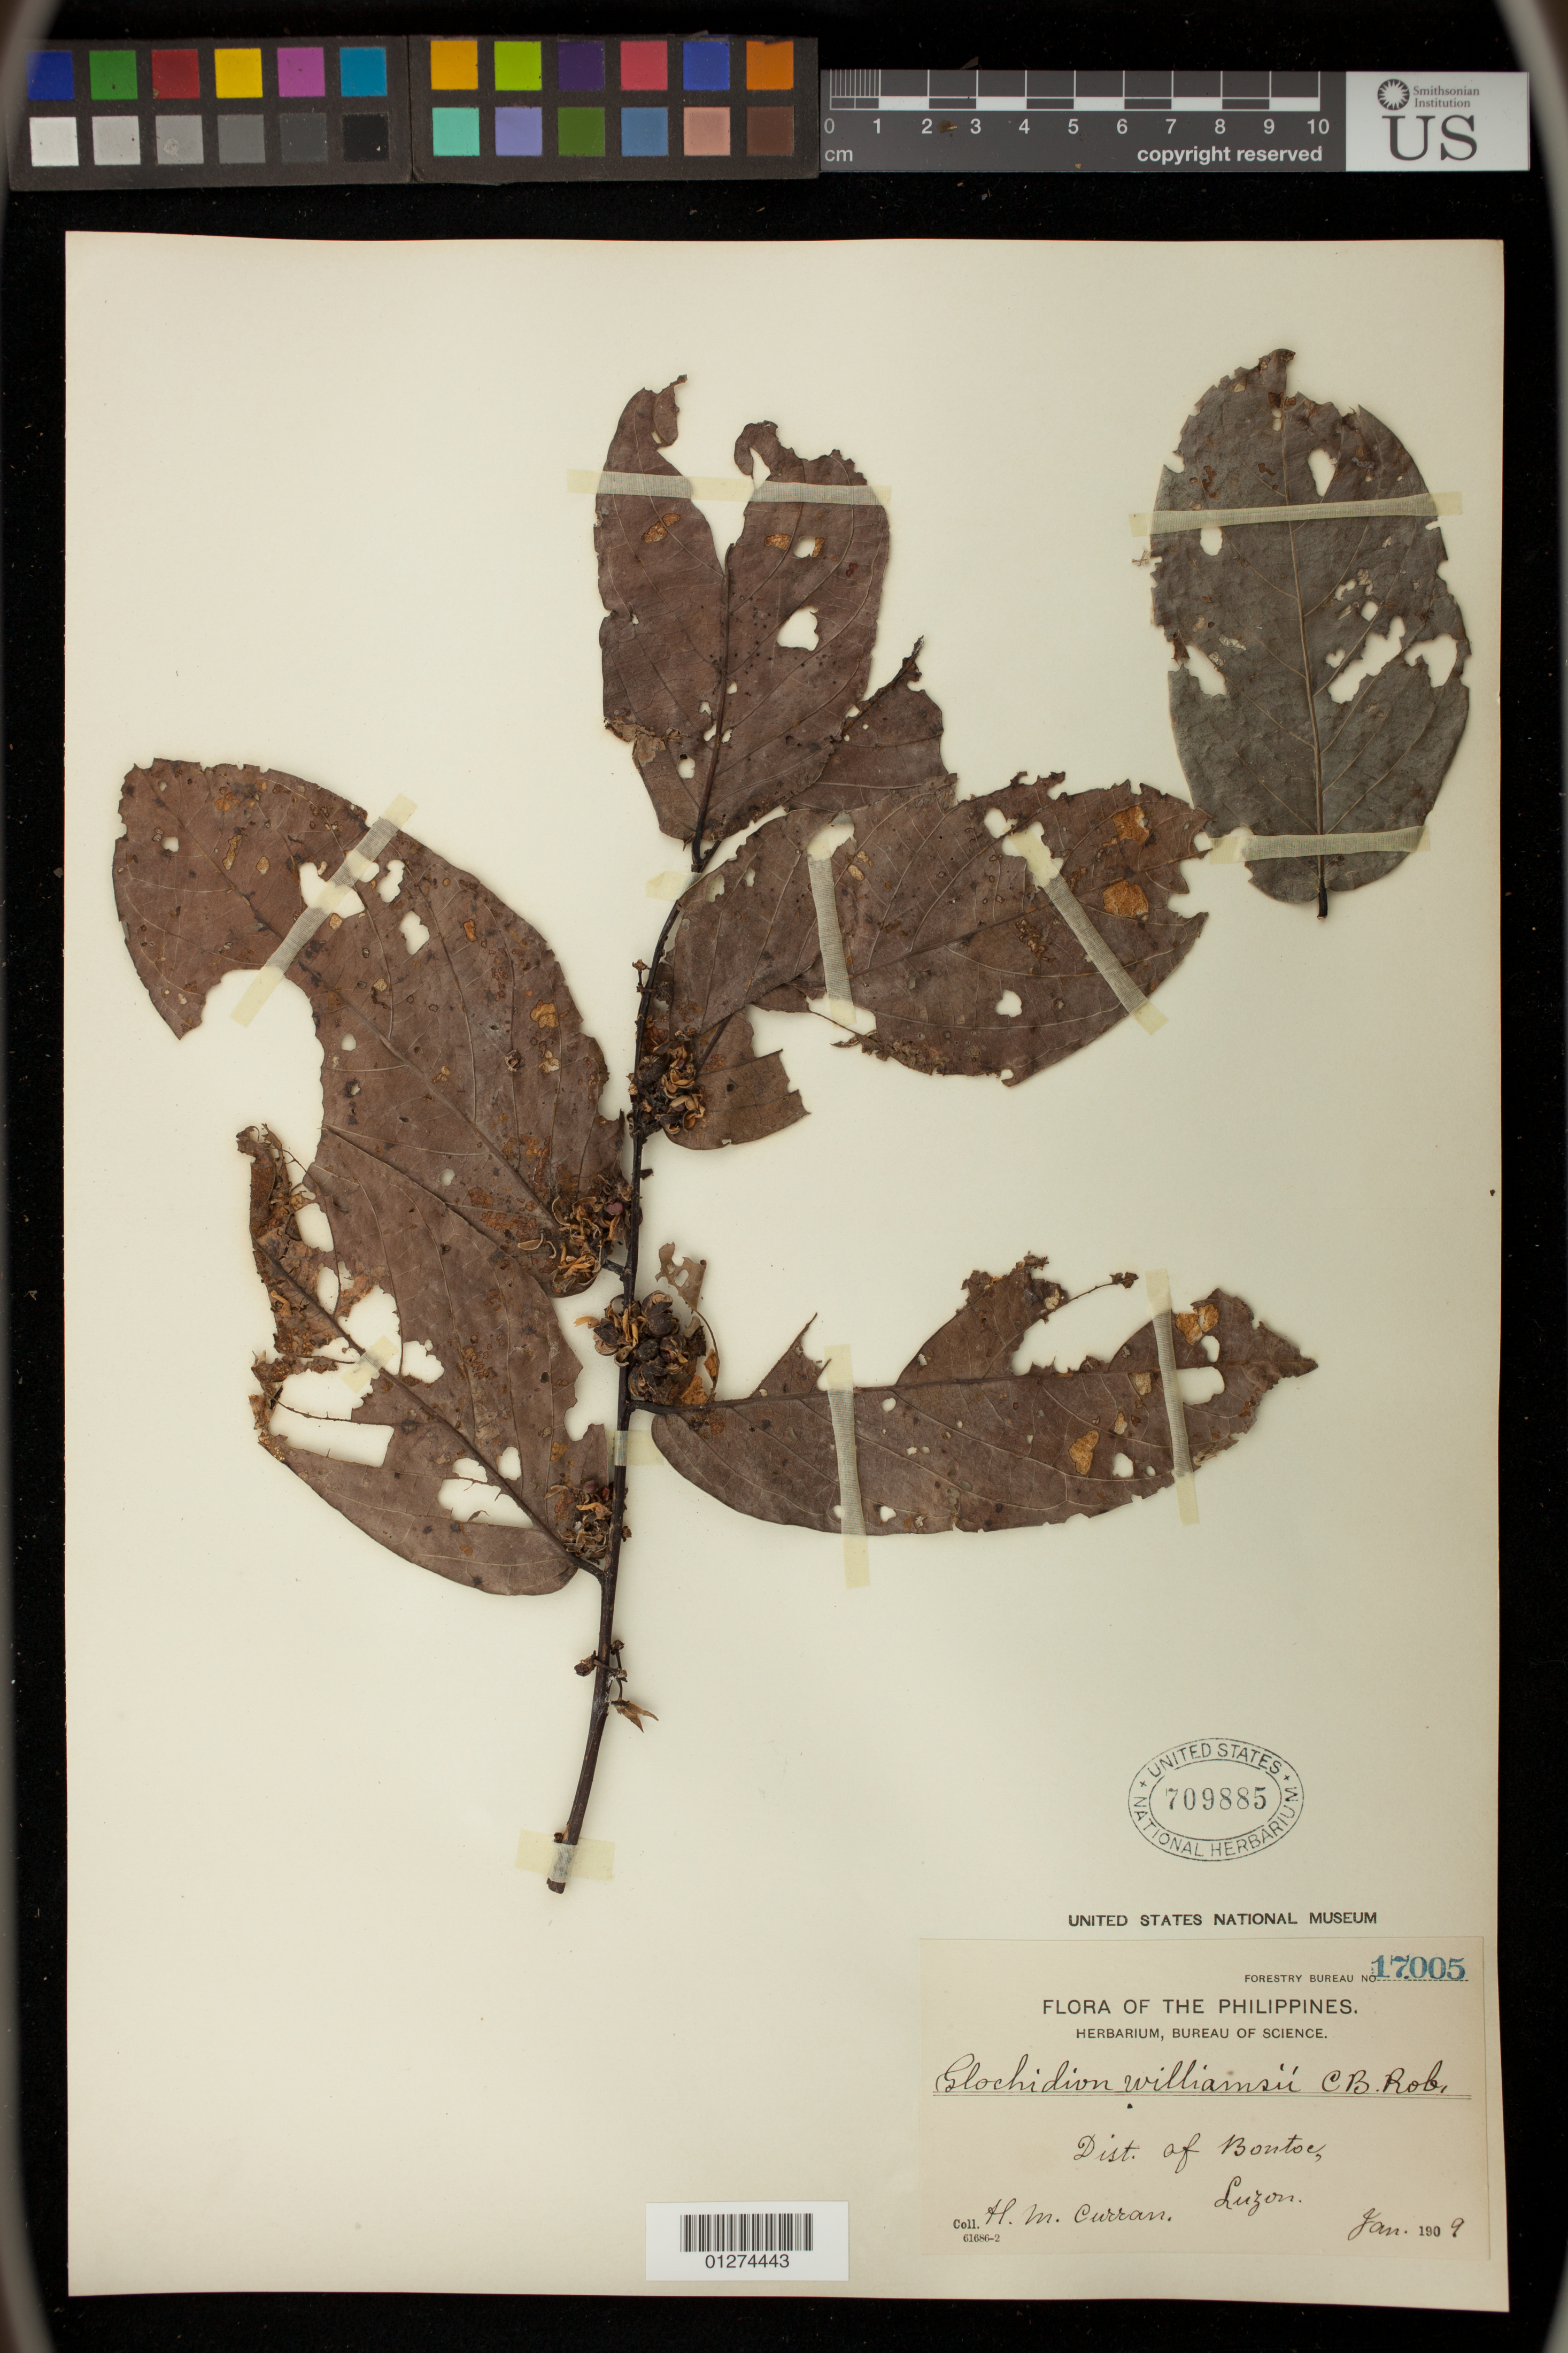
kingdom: Plantae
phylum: Tracheophyta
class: Magnoliopsida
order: Malpighiales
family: Phyllanthaceae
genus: Glochidion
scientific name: Glochidion williamsii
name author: C.B. Rob.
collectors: H. M. Curran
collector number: For. Bur. 17005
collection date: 1909-01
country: Philippines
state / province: Cordillera (Administrative Region)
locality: Dist. of Bontoc, Luzon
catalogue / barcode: US 709885